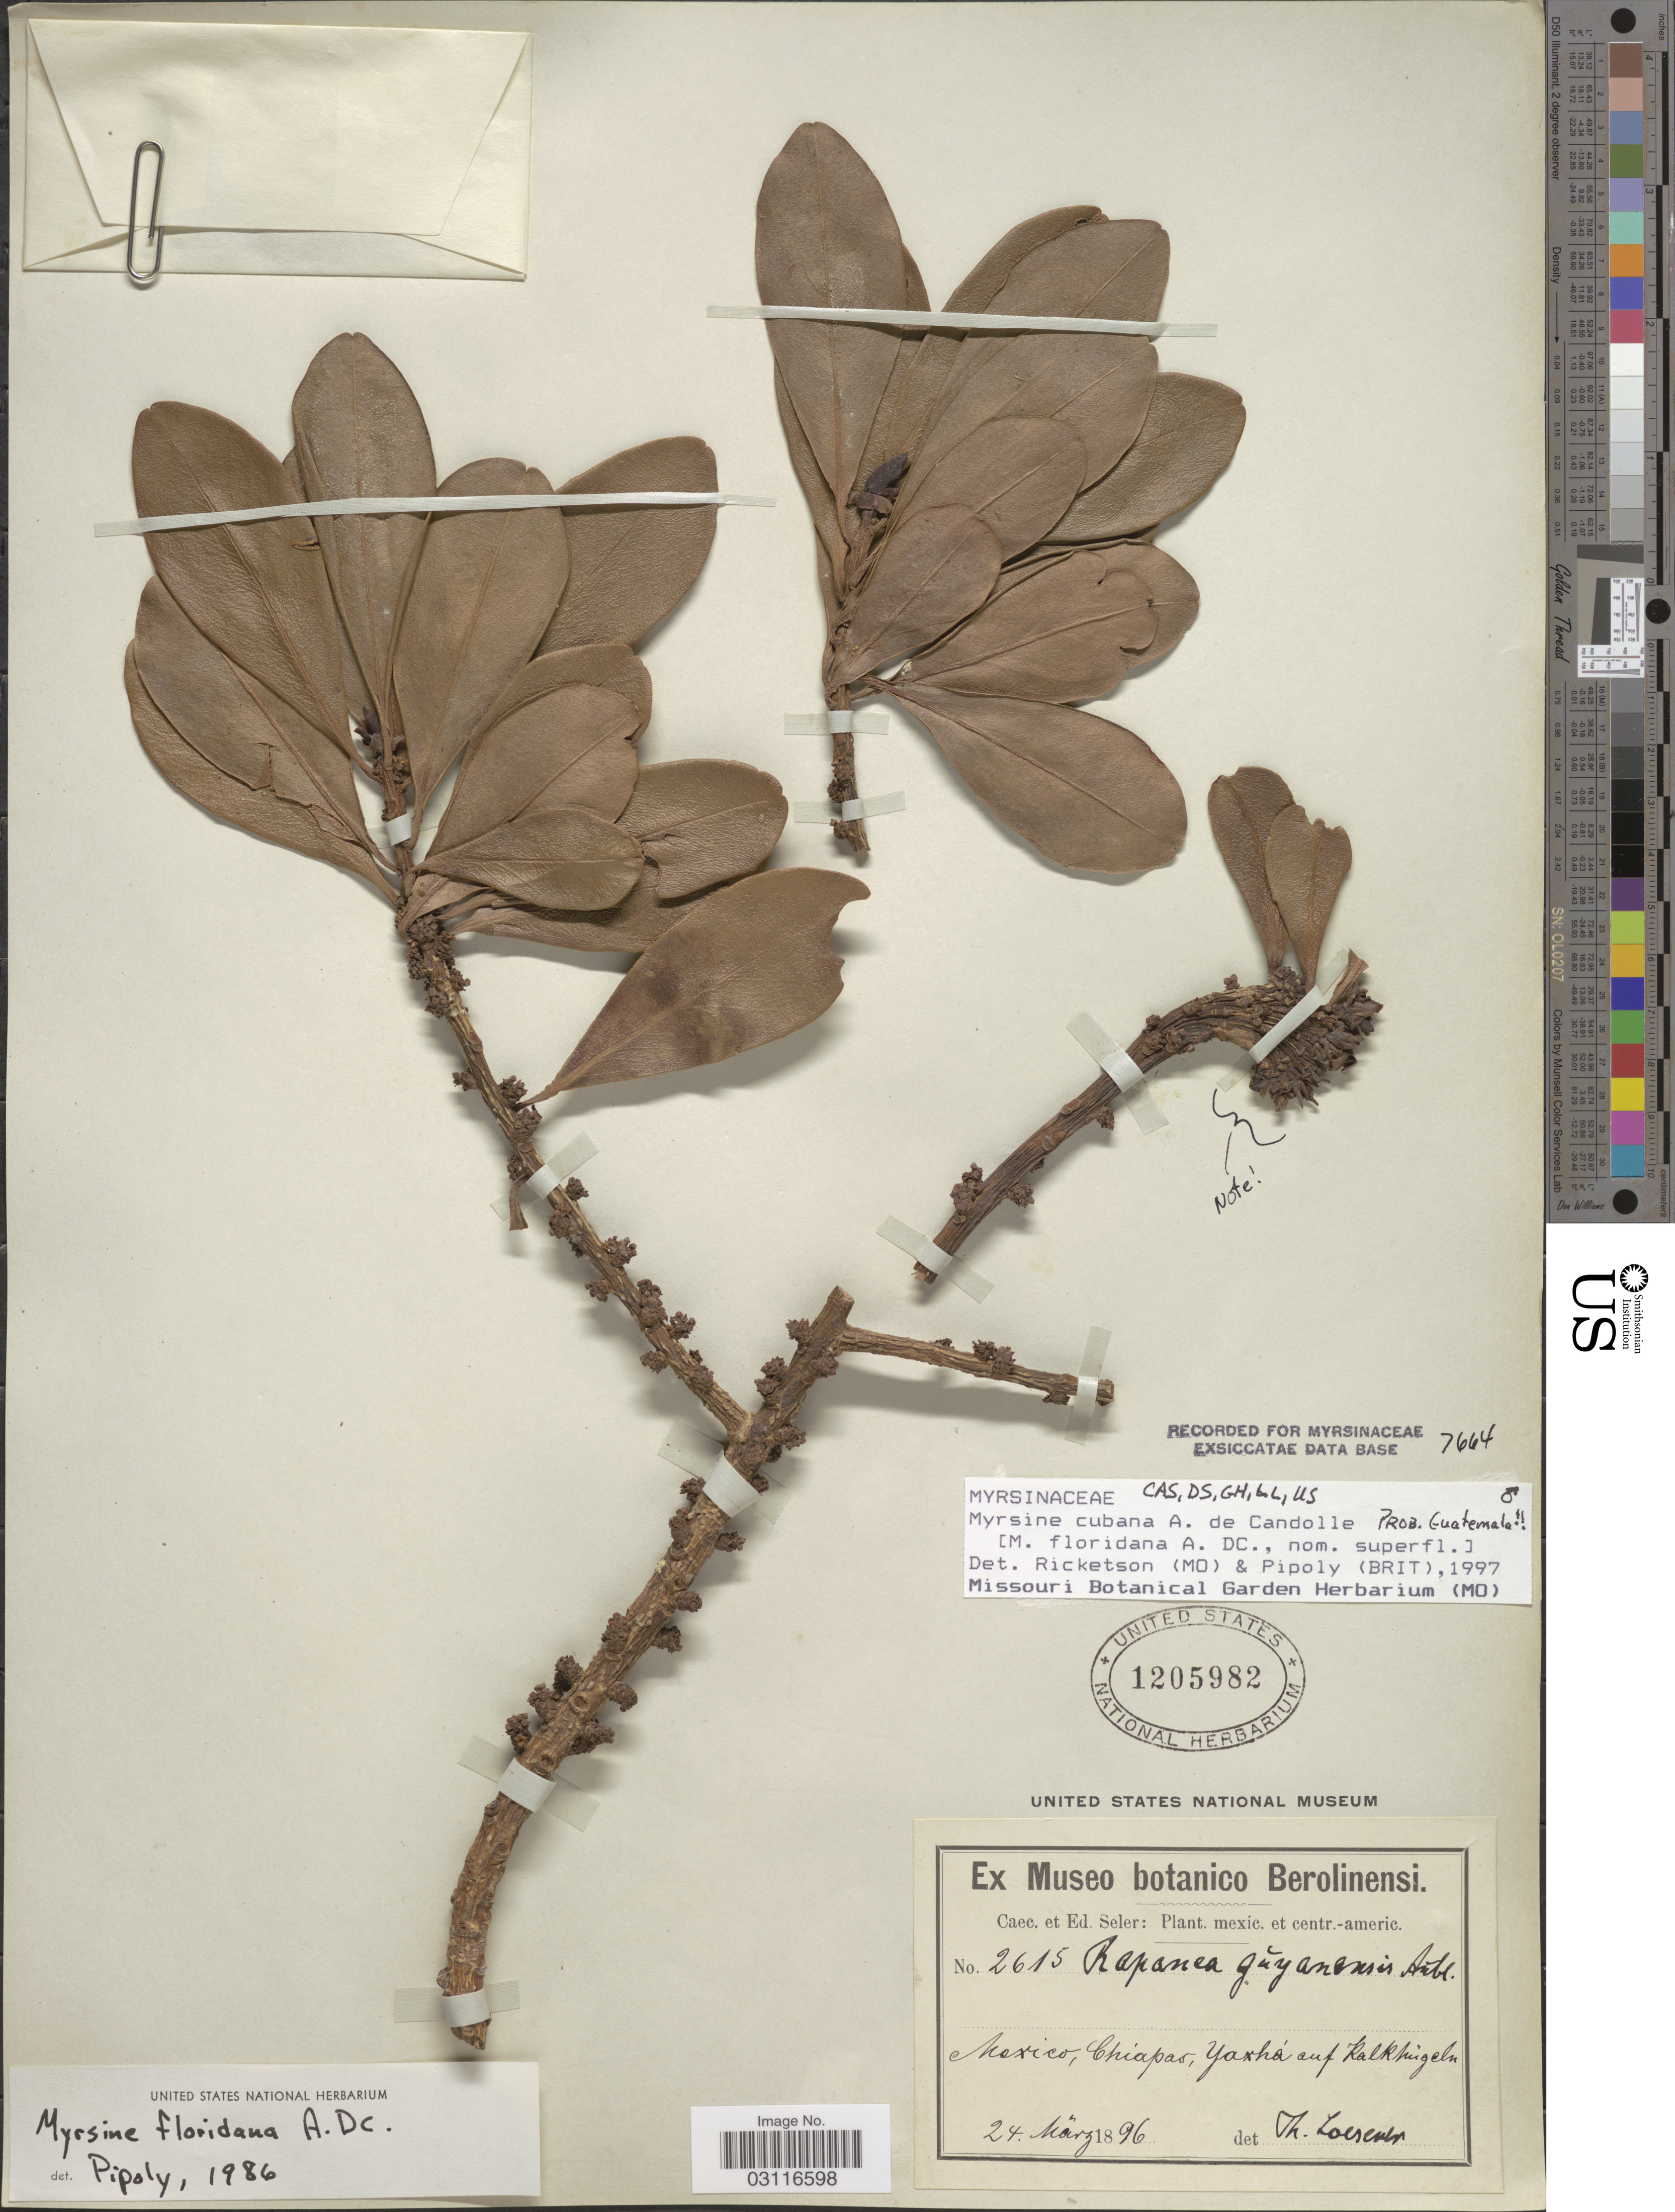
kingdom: Plantae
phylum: Tracheophyta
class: Magnoliopsida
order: Ericales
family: Primulaceae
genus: Myrsine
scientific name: Myrsine cubana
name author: A. DC.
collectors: C. Seler & E. G. Seler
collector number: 2615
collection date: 1896-03-24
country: Mexico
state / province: Chiapas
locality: Yaxhá auf Kalkhügeln.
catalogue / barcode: US 1205982